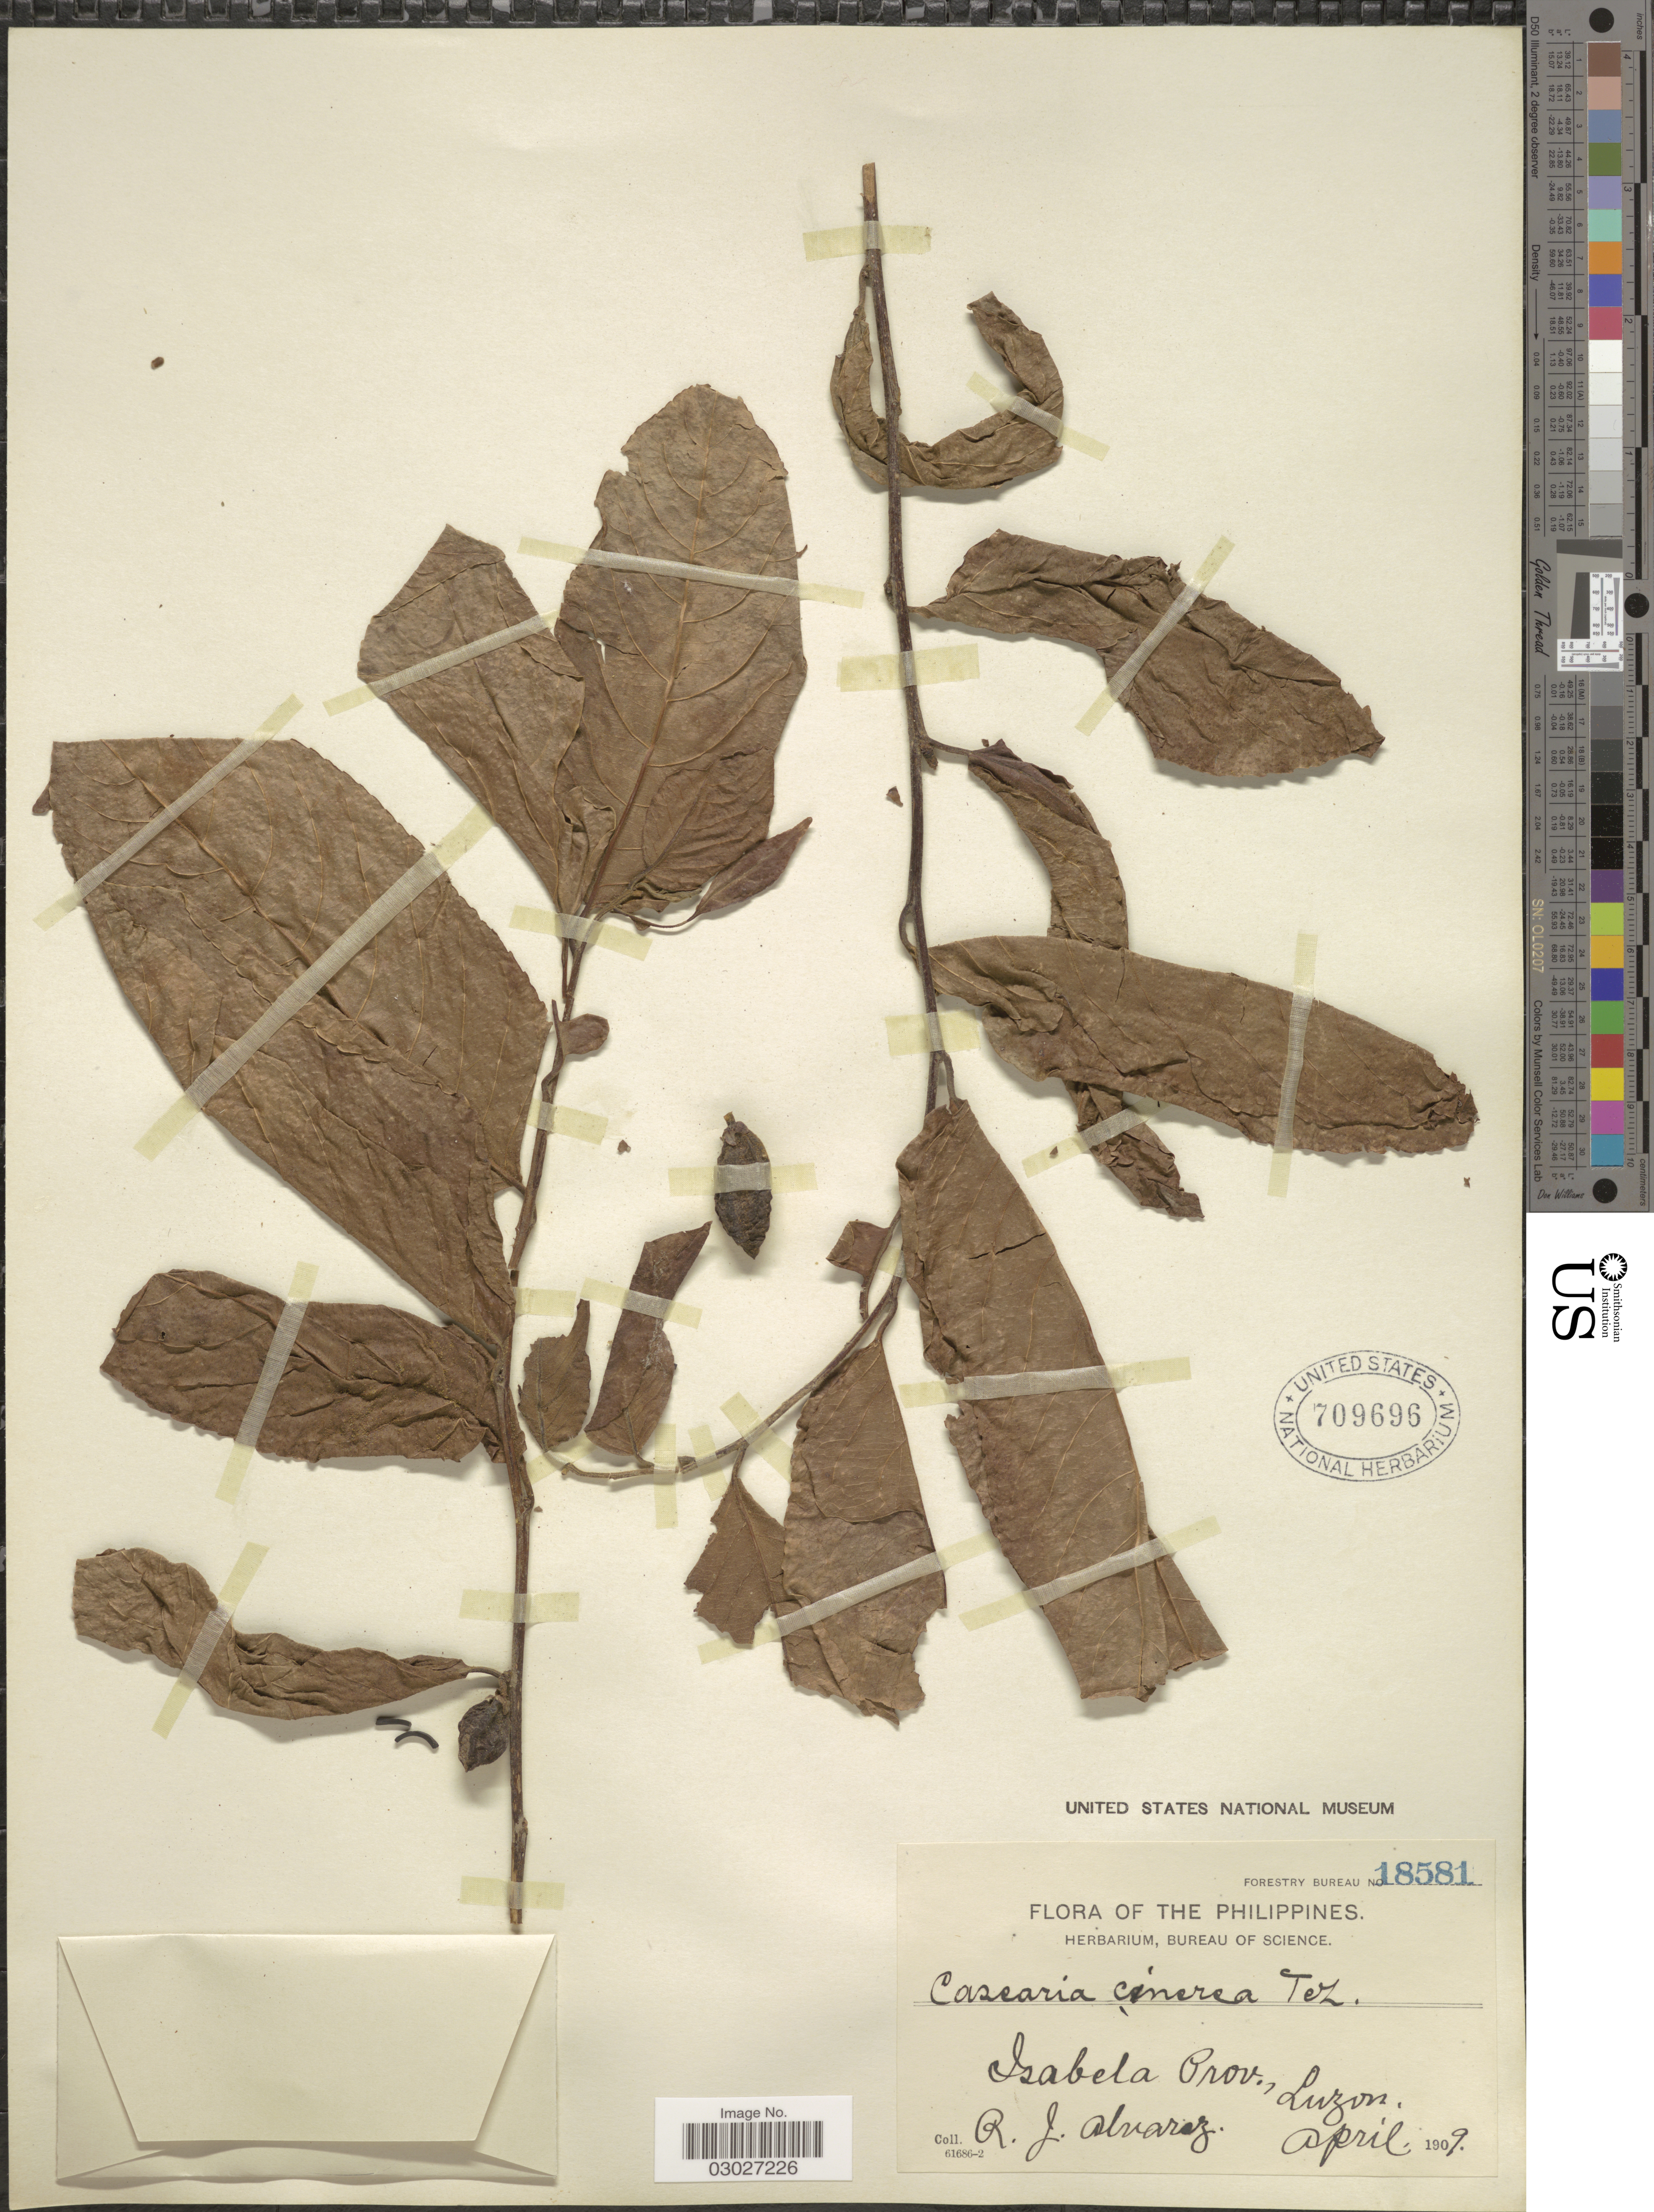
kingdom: Plantae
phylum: Tracheophyta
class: Magnoliopsida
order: Malpighiales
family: Salicaceae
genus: Casearia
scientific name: Casearia cinerea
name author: Turcz.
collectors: R. Alvarez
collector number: Forestry Bureau 18581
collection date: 1909-04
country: Philippines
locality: Isabela Prov., Luzon.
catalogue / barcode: US 709696